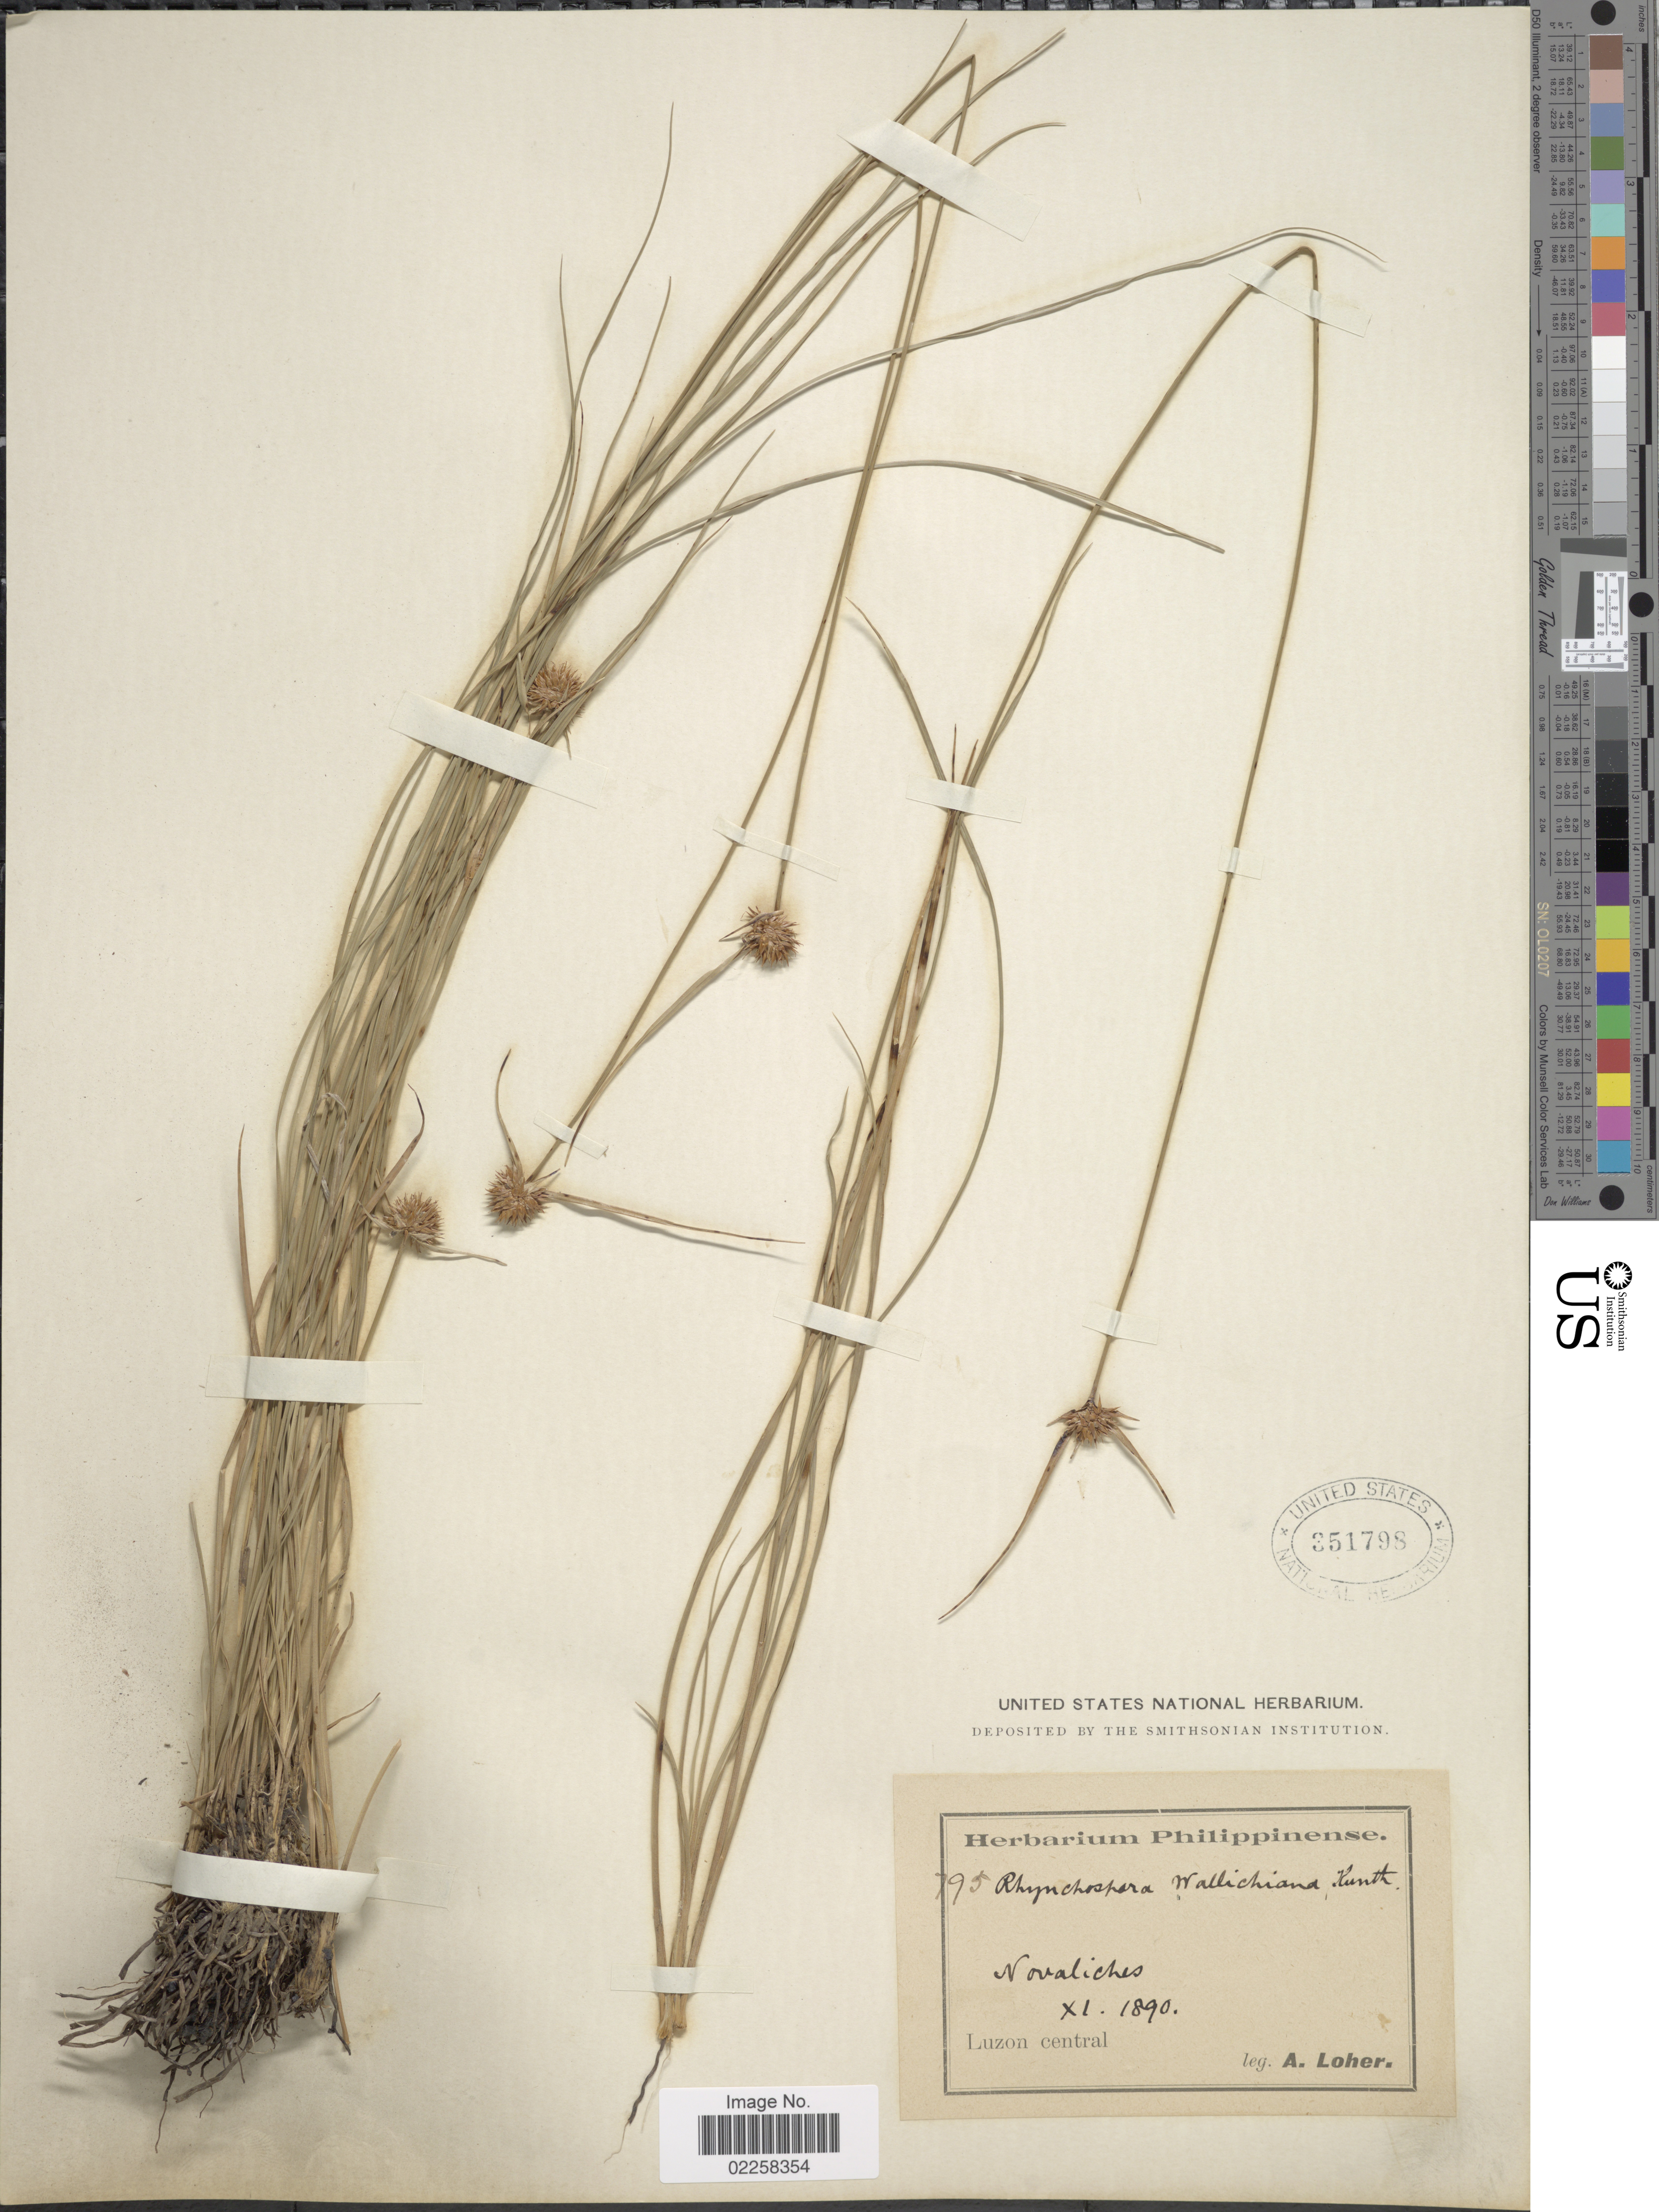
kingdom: Plantae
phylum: Tracheophyta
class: Liliopsida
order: Poales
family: Cyperaceae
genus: Rhynchospora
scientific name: Rhynchospora rubra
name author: (Lour.) Makino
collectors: A. Loher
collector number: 795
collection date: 1890-11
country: Philippines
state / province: National Capital Region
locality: Novaliches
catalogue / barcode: US 351798